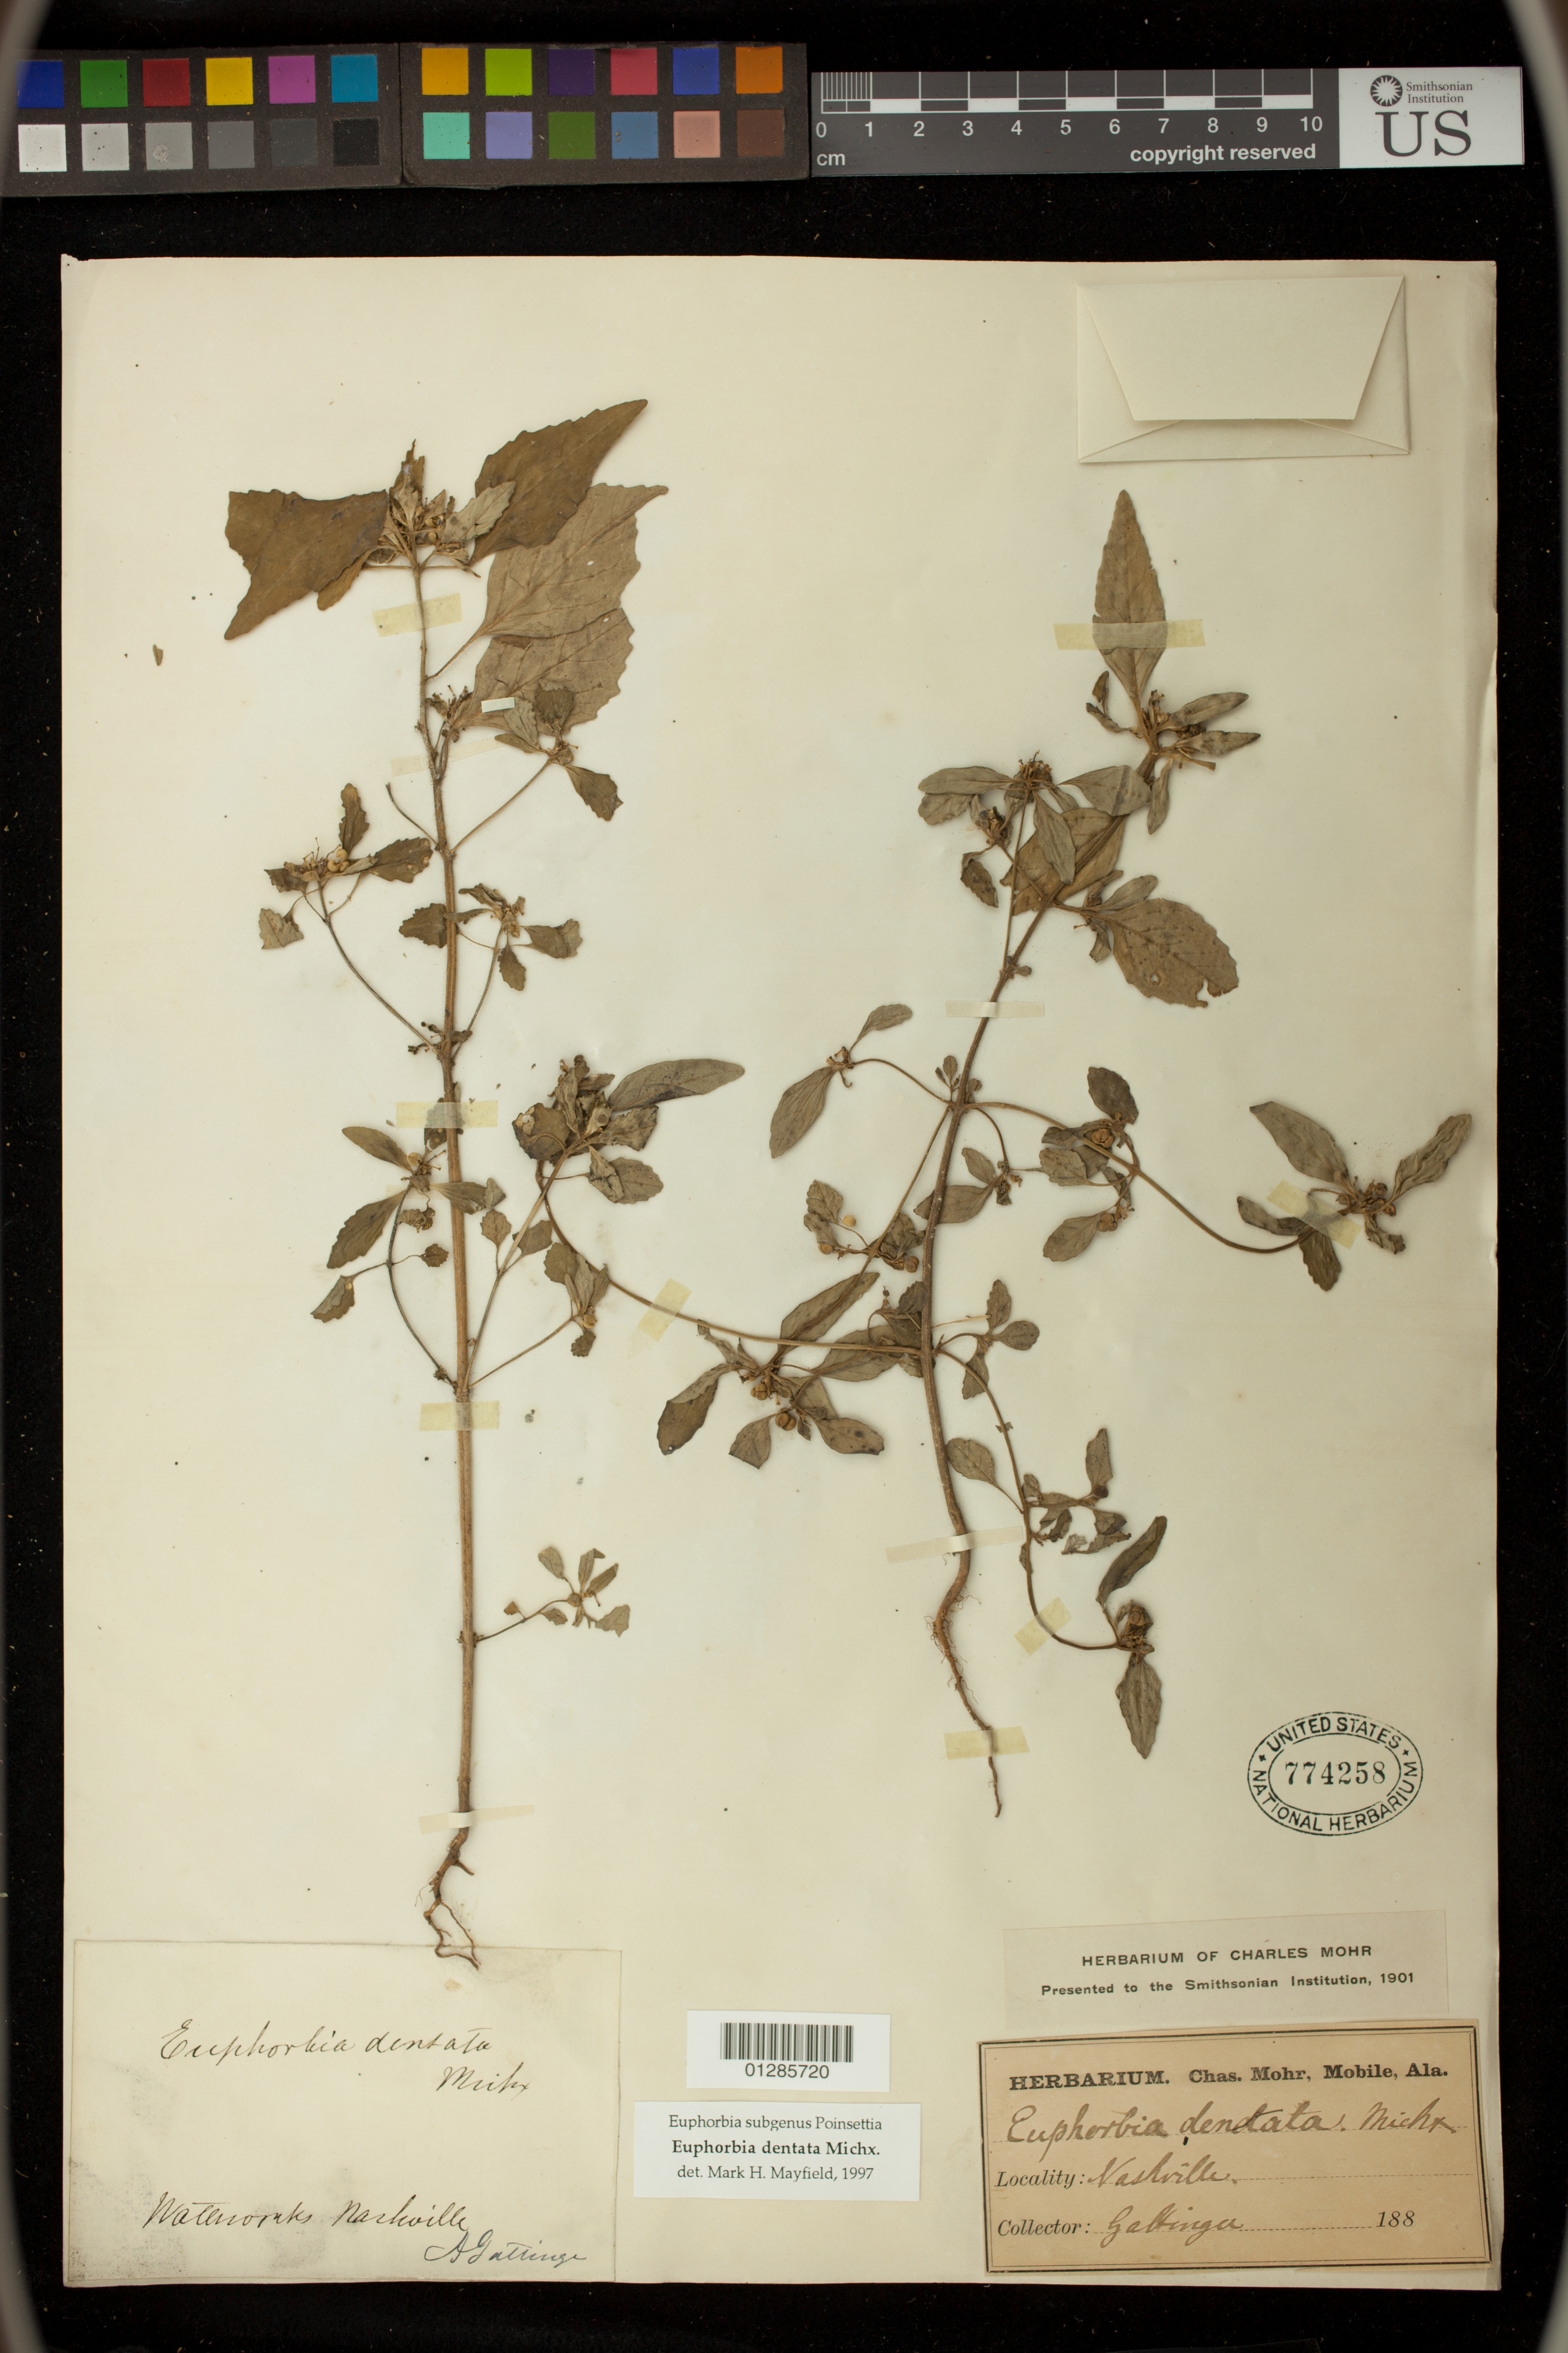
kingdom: Plantae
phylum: Tracheophyta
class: Magnoliopsida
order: Malpighiales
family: Euphorbiaceae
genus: Euphorbia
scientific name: Euphorbia dentata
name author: Michx.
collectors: A. Gattinger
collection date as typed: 188-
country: United States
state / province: Tennessee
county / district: Davidson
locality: Waterworks Nashville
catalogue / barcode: US 774258